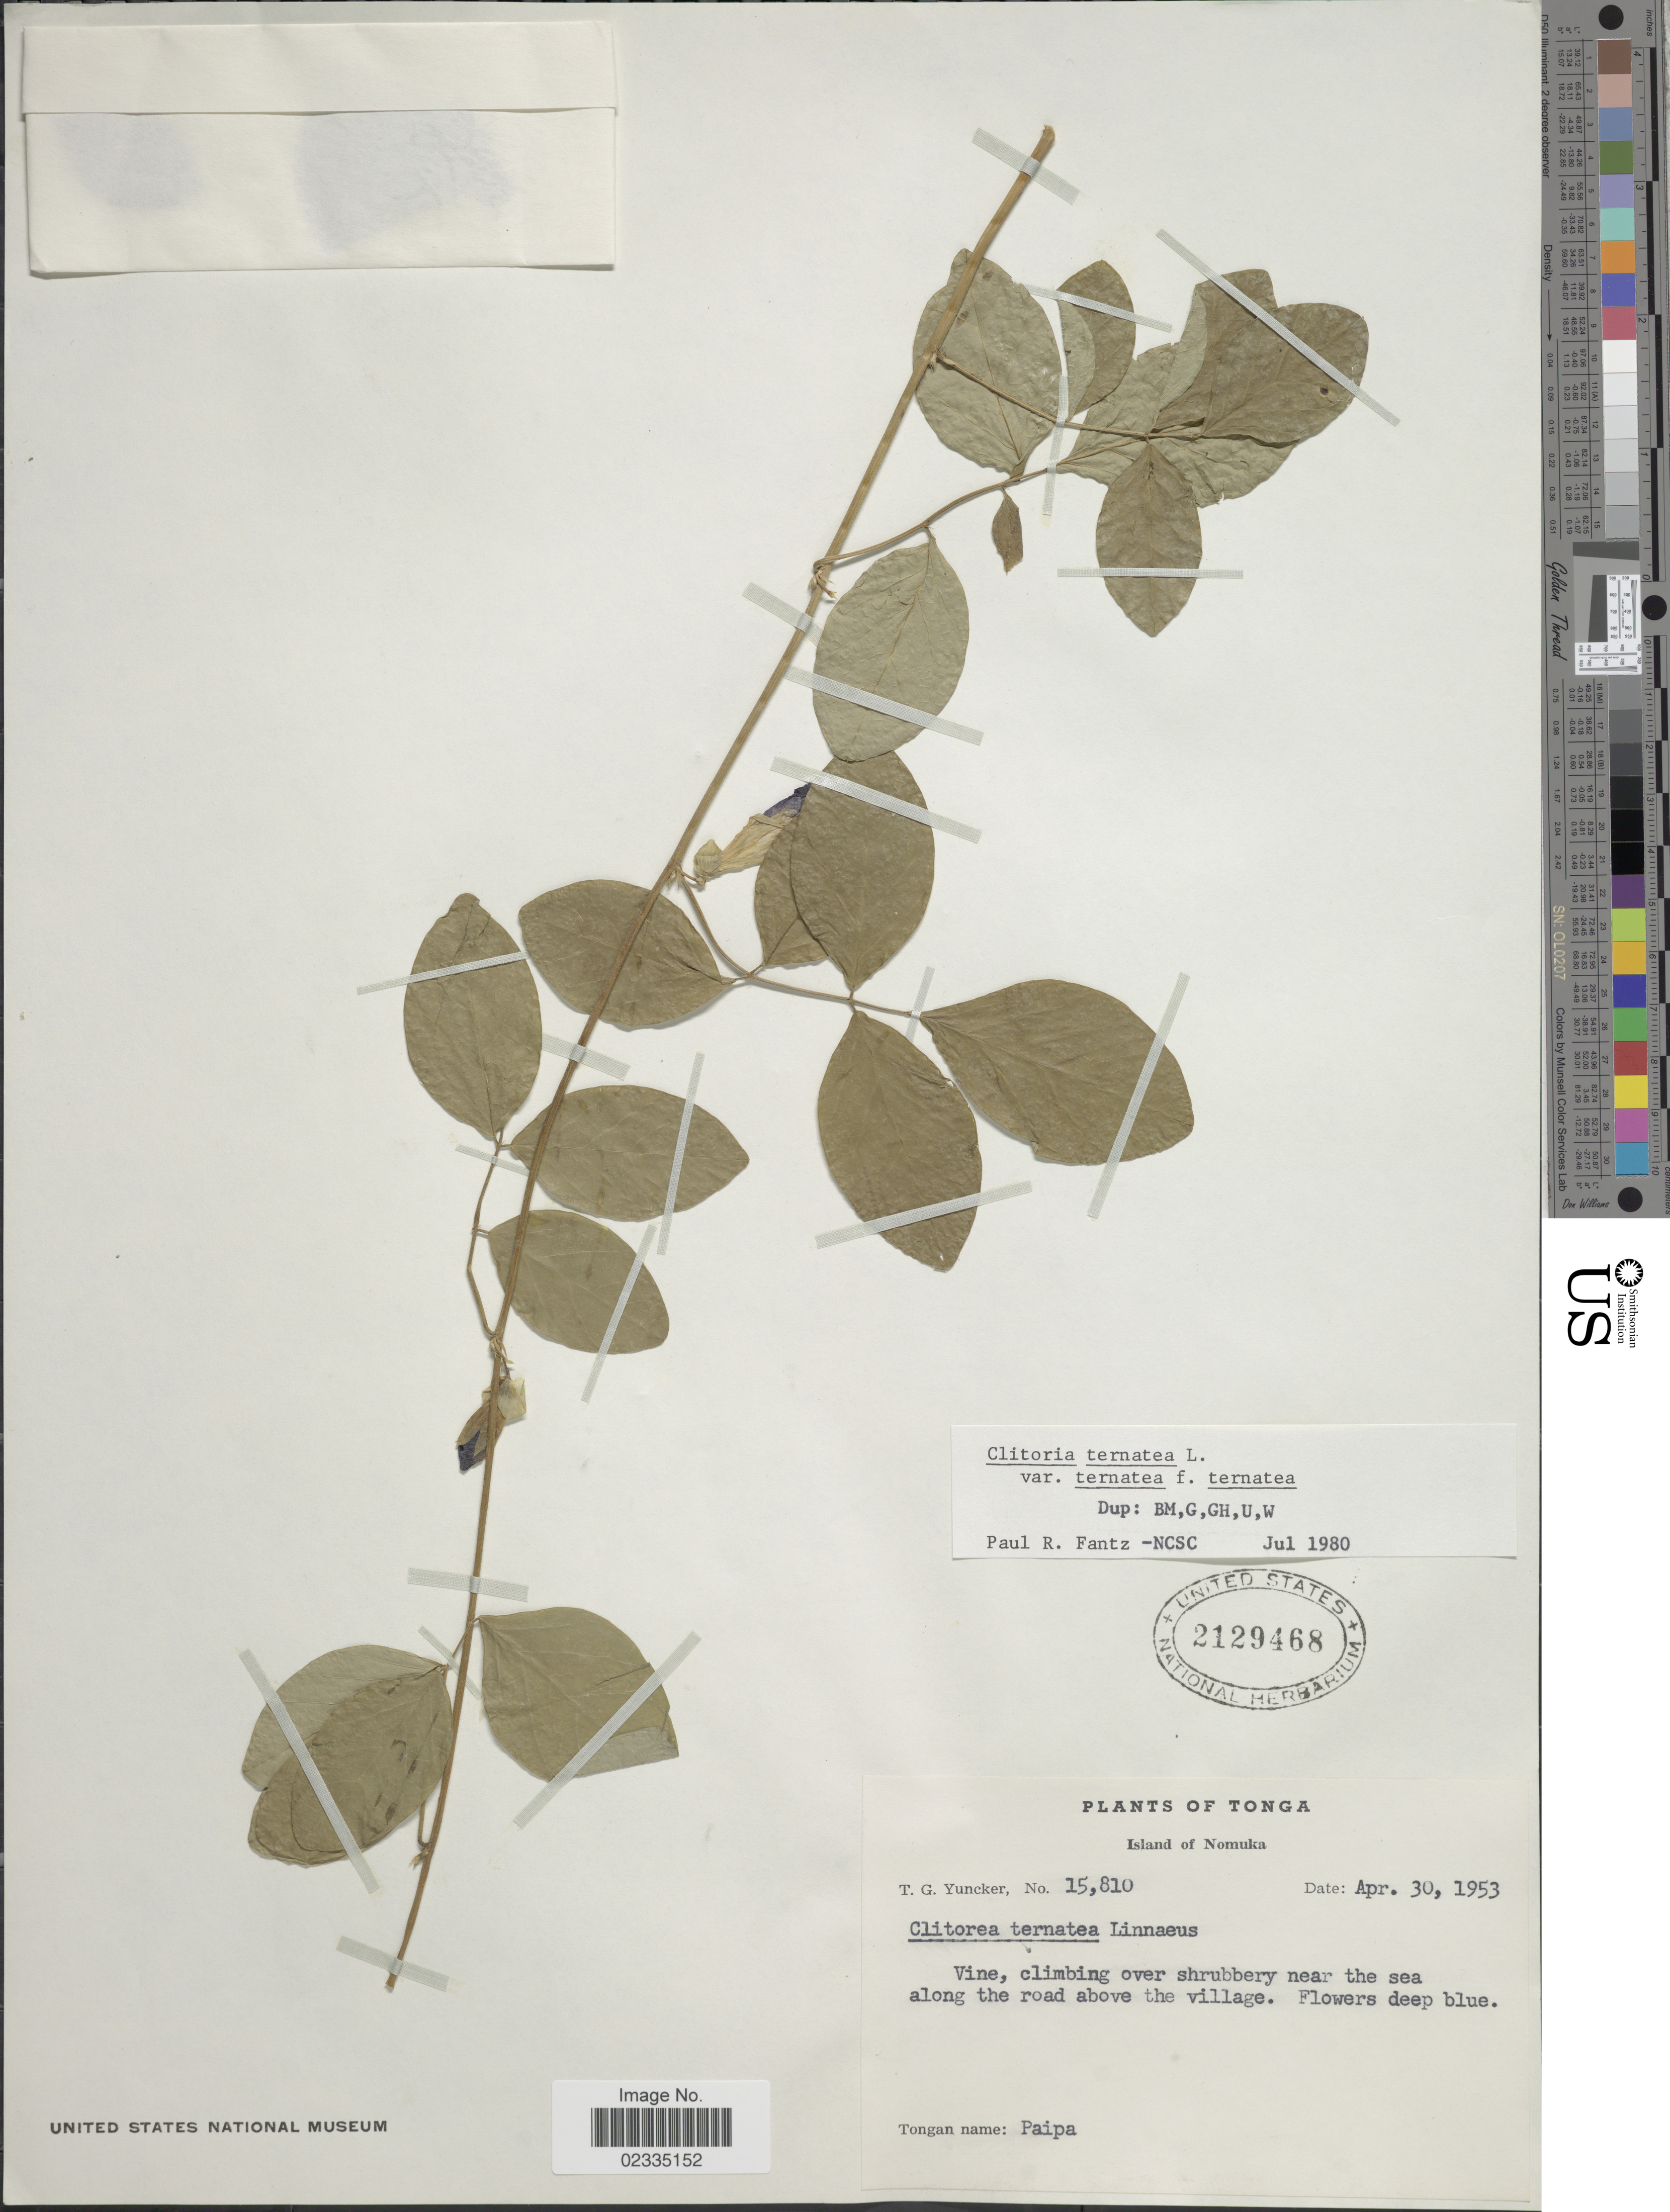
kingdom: Plantae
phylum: Tracheophyta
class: Magnoliopsida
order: Fabales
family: Fabaceae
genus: Clitoria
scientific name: Clitoria ternatea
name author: L.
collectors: T. G. Yuncker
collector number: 15810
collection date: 1953-04-30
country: Tonga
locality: Island of Nomuka, Vine, climbing over shrubbery near the sea along the road above the village, Tongan name: Paipa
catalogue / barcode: US 2129468